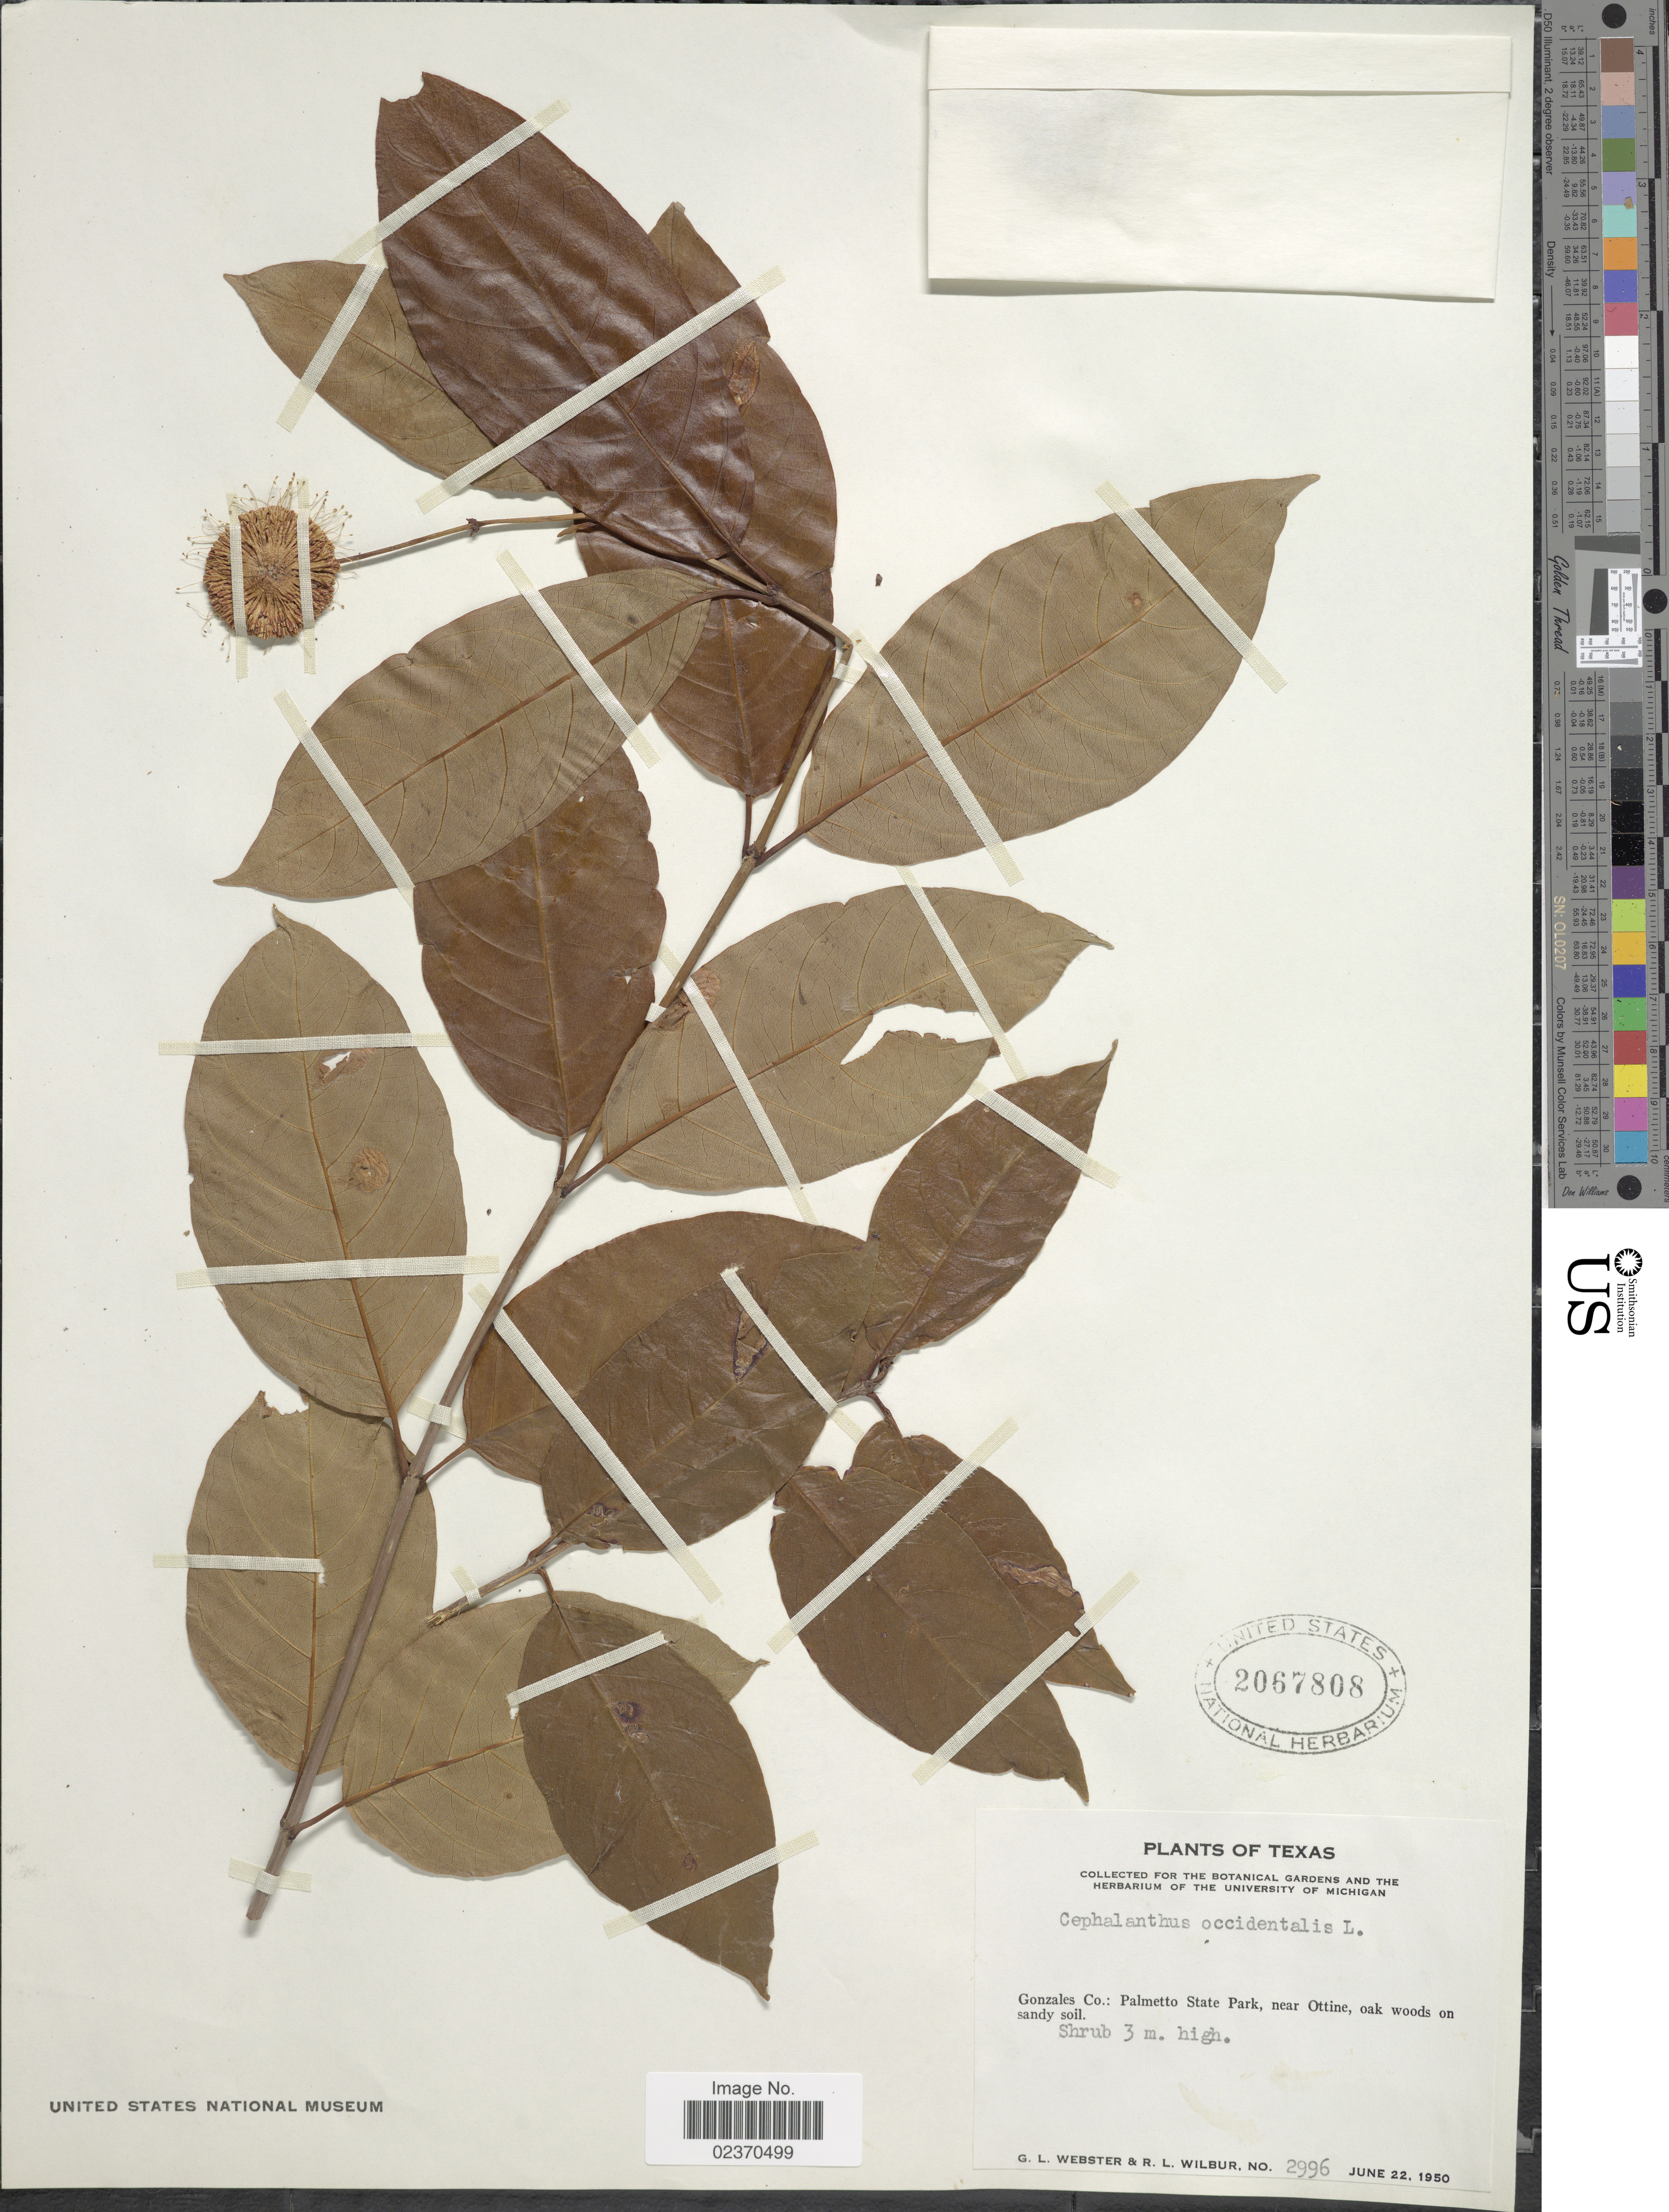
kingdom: Plantae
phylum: Tracheophyta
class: Magnoliopsida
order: Gentianales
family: Rubiaceae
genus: Cephalanthus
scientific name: Cephalanthus occidentalis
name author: L.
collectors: G. L. Webster & R. L. Wilbur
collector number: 2996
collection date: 1950-06-22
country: United States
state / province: Texas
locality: Gonzales Co.: Palmetto State Park, near Ottine, oak woods on sandy soil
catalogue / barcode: US 2067808